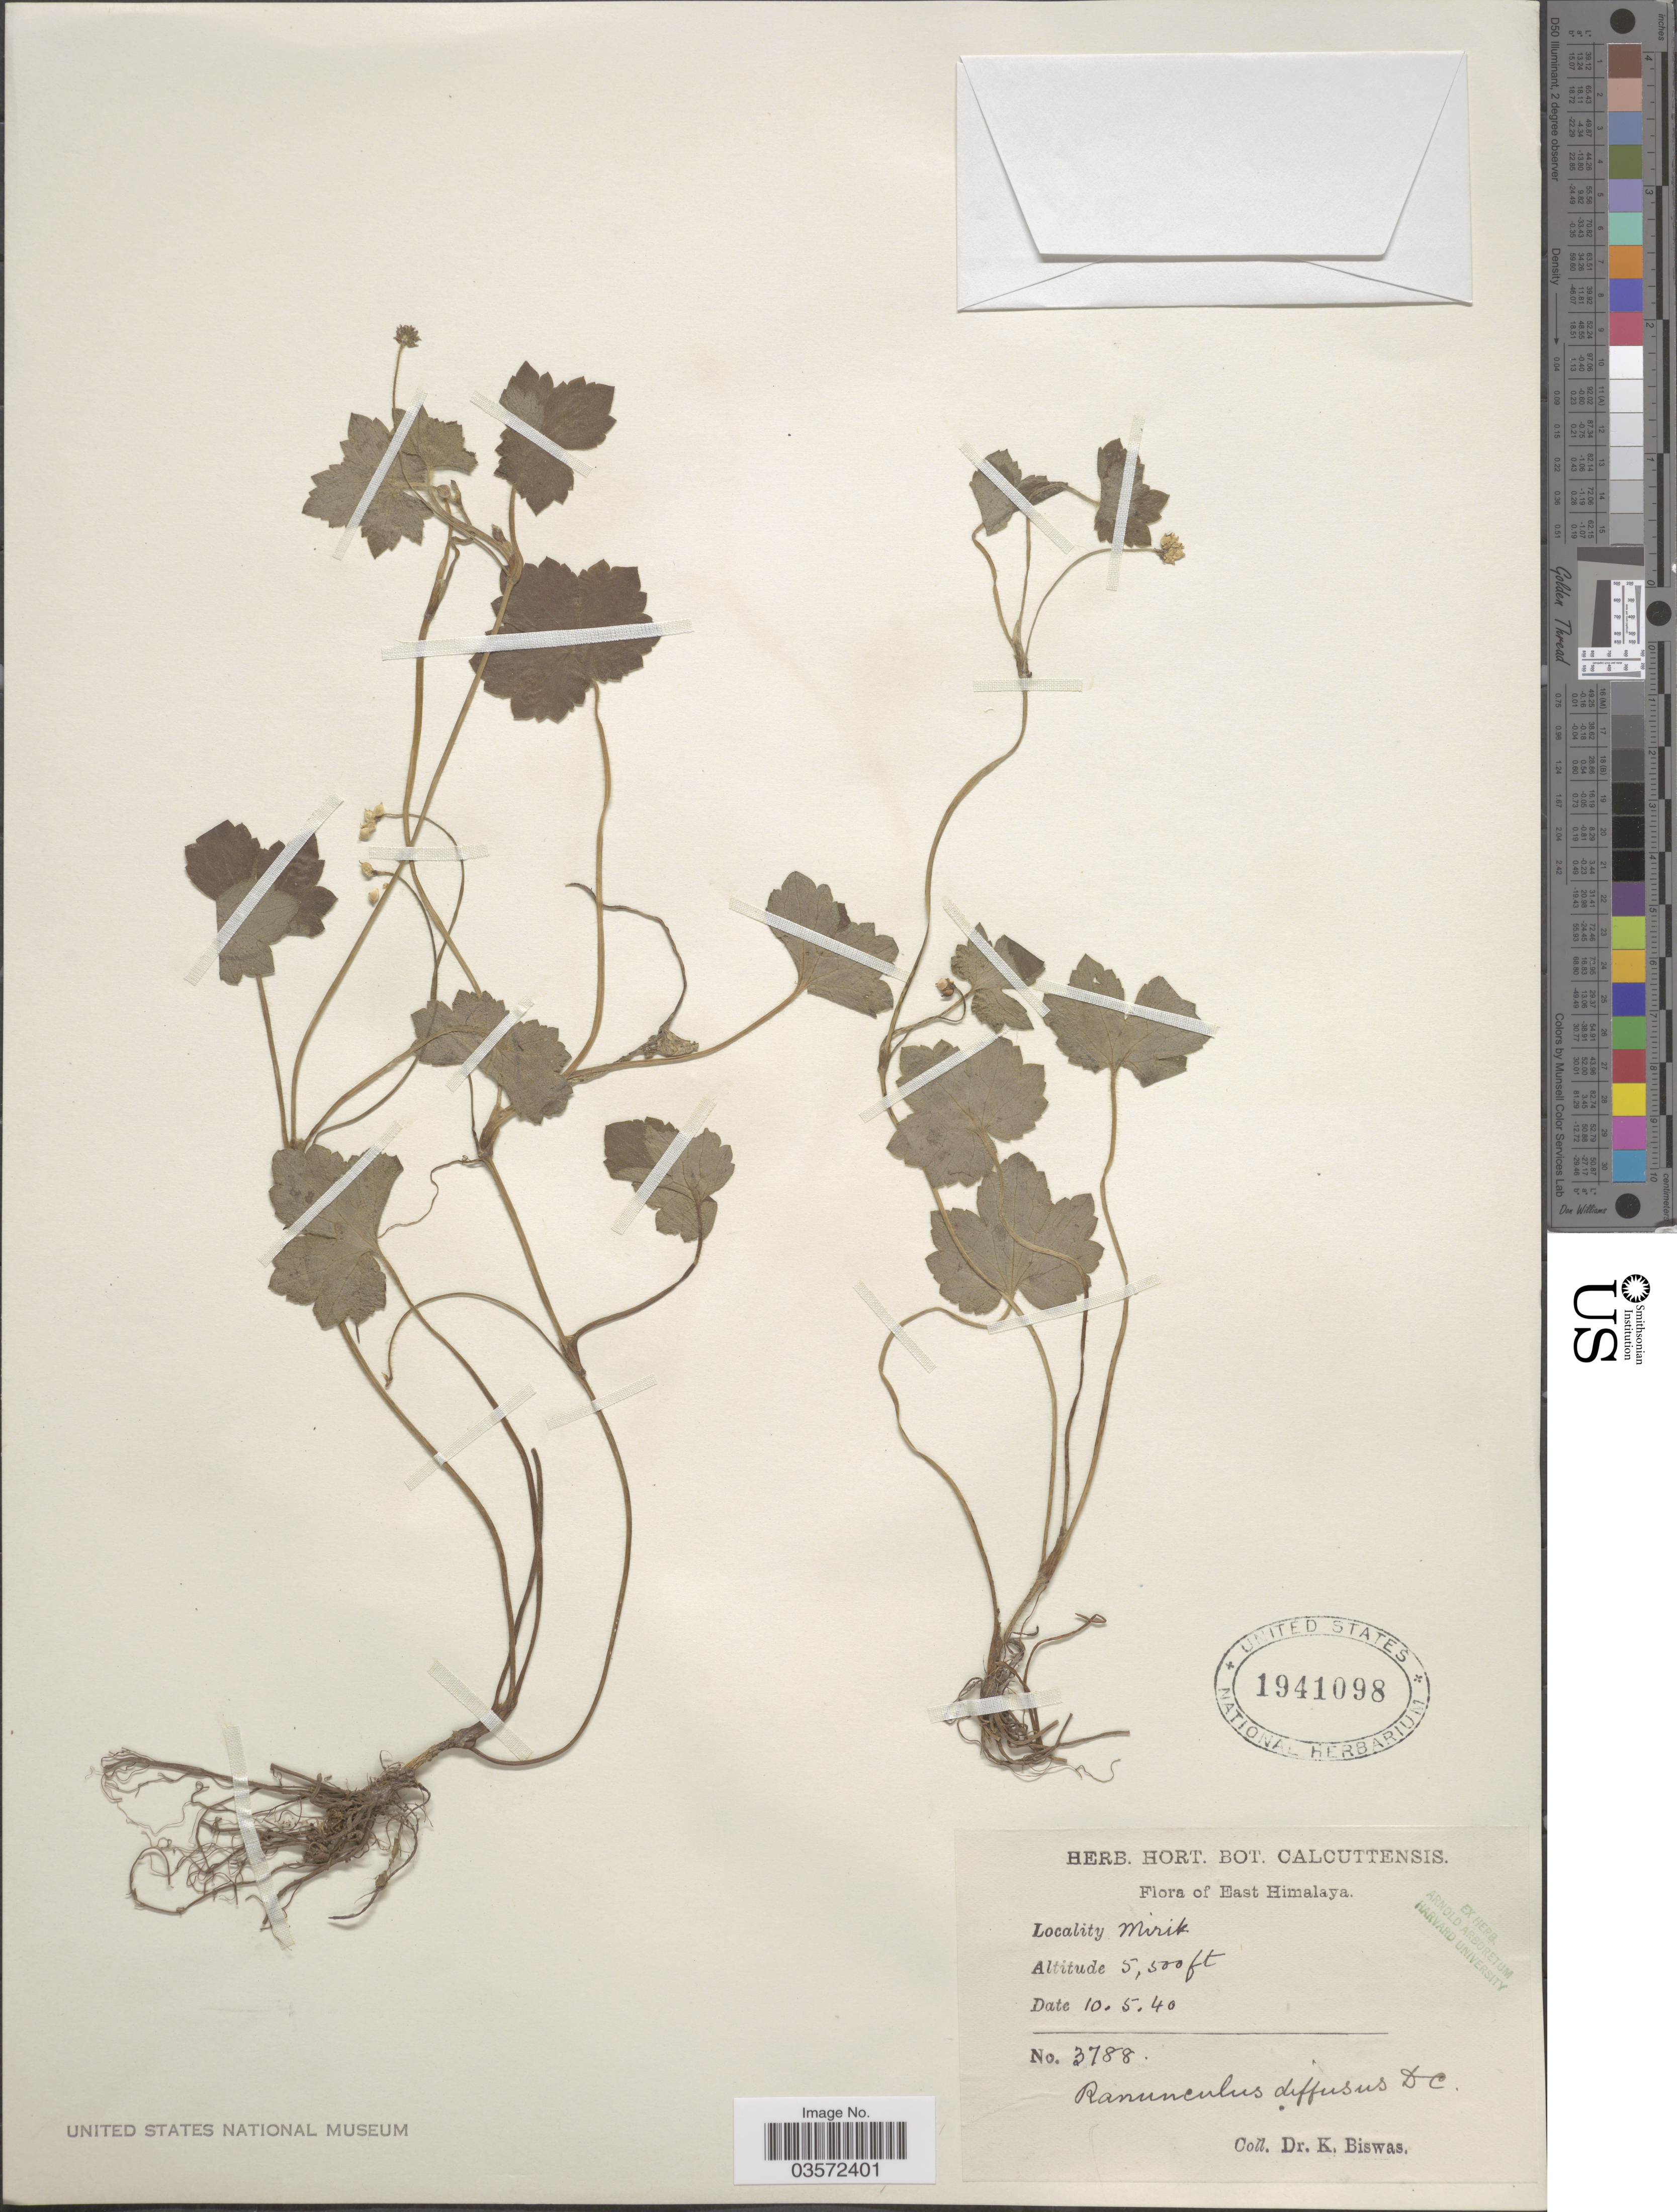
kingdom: Plantae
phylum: Tracheophyta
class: Magnoliopsida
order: Ranunculales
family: Ranunculaceae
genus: Ranunculus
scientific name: Ranunculus diffusus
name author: DC.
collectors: K. Biswas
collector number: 3788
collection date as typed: Transcribed d/m/y: 10/5/40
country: India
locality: East Himalaya. Mirik.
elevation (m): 1676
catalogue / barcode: US 1941098